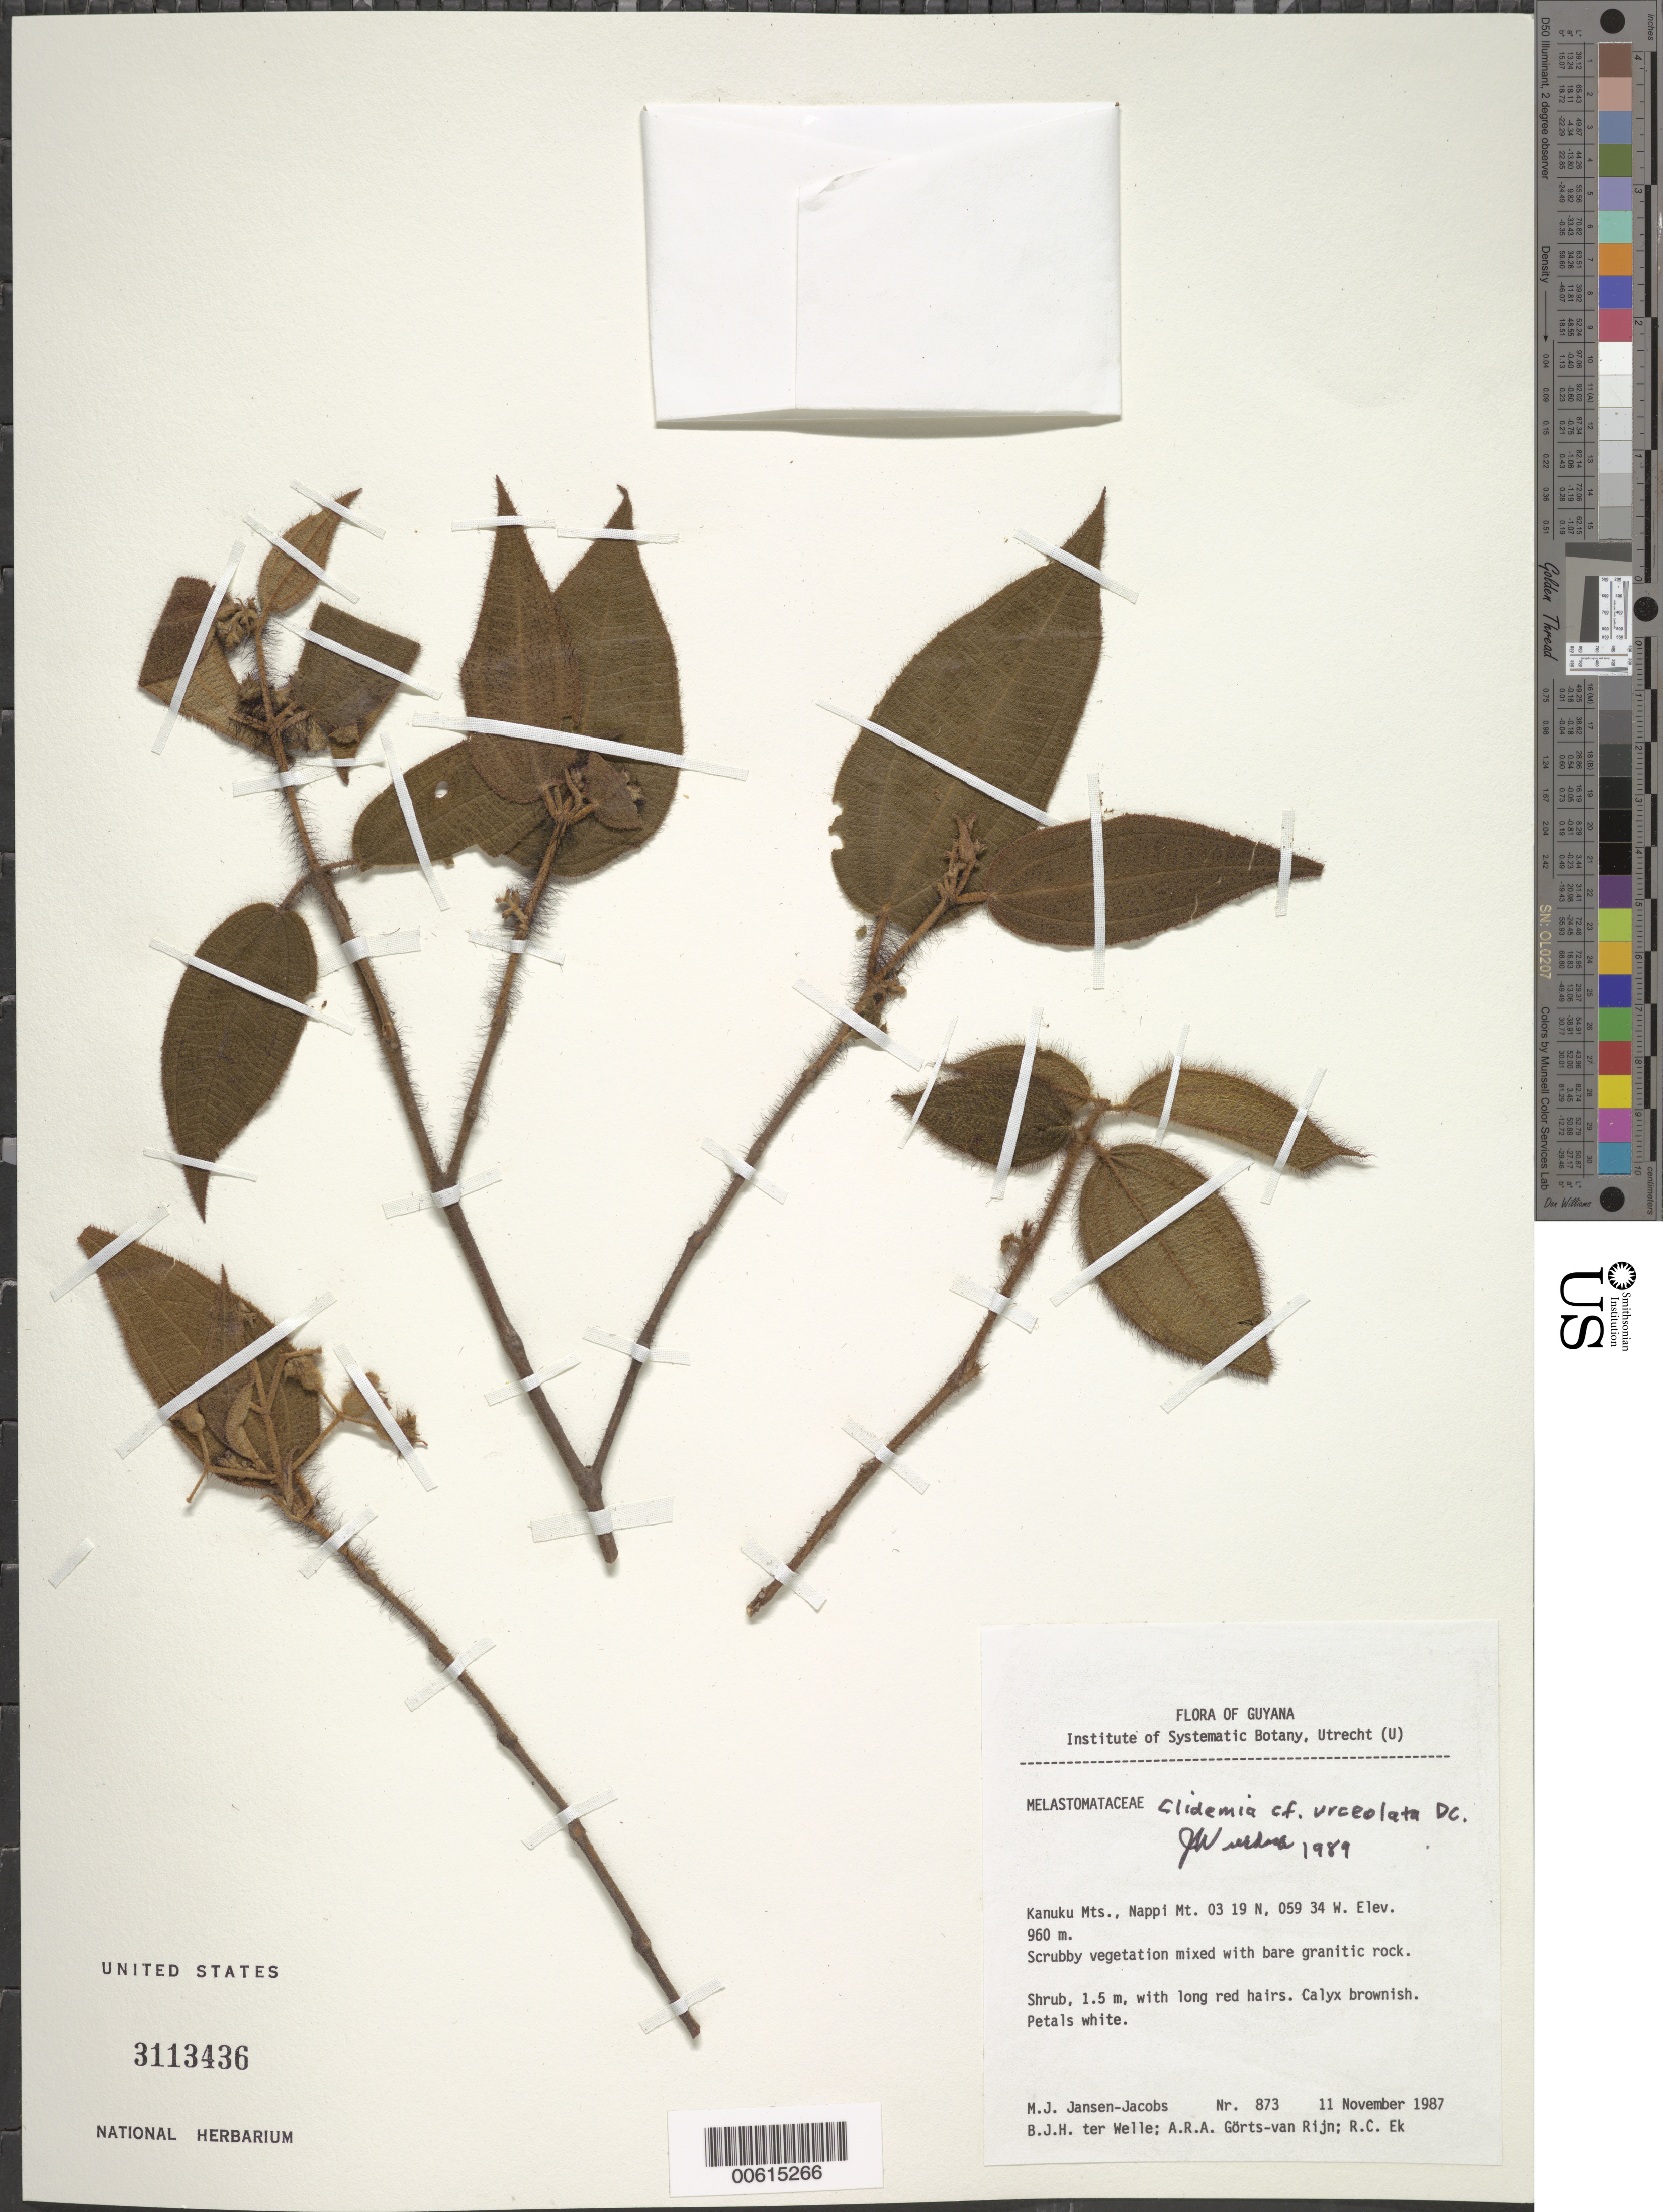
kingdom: Plantae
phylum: Tracheophyta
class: Magnoliopsida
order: Myrtales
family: Melastomataceae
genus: Clidemia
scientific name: Clidemia urceolata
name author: DC.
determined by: Wurdack, John J., (US), US (UNITED STATES)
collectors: M. J. Jansen-Jacobs, B. Welle, A. .R. A. Görts-van Rijn & R. C. Ek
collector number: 873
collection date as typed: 11-Nov-87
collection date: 1987-11-11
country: Guyana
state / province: U. Takutu-U. Essequibo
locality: Kanuku Mts., Nappi Mt.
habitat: Scrubby vegetation mixed with bare granitic rock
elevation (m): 960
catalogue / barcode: US 3113436